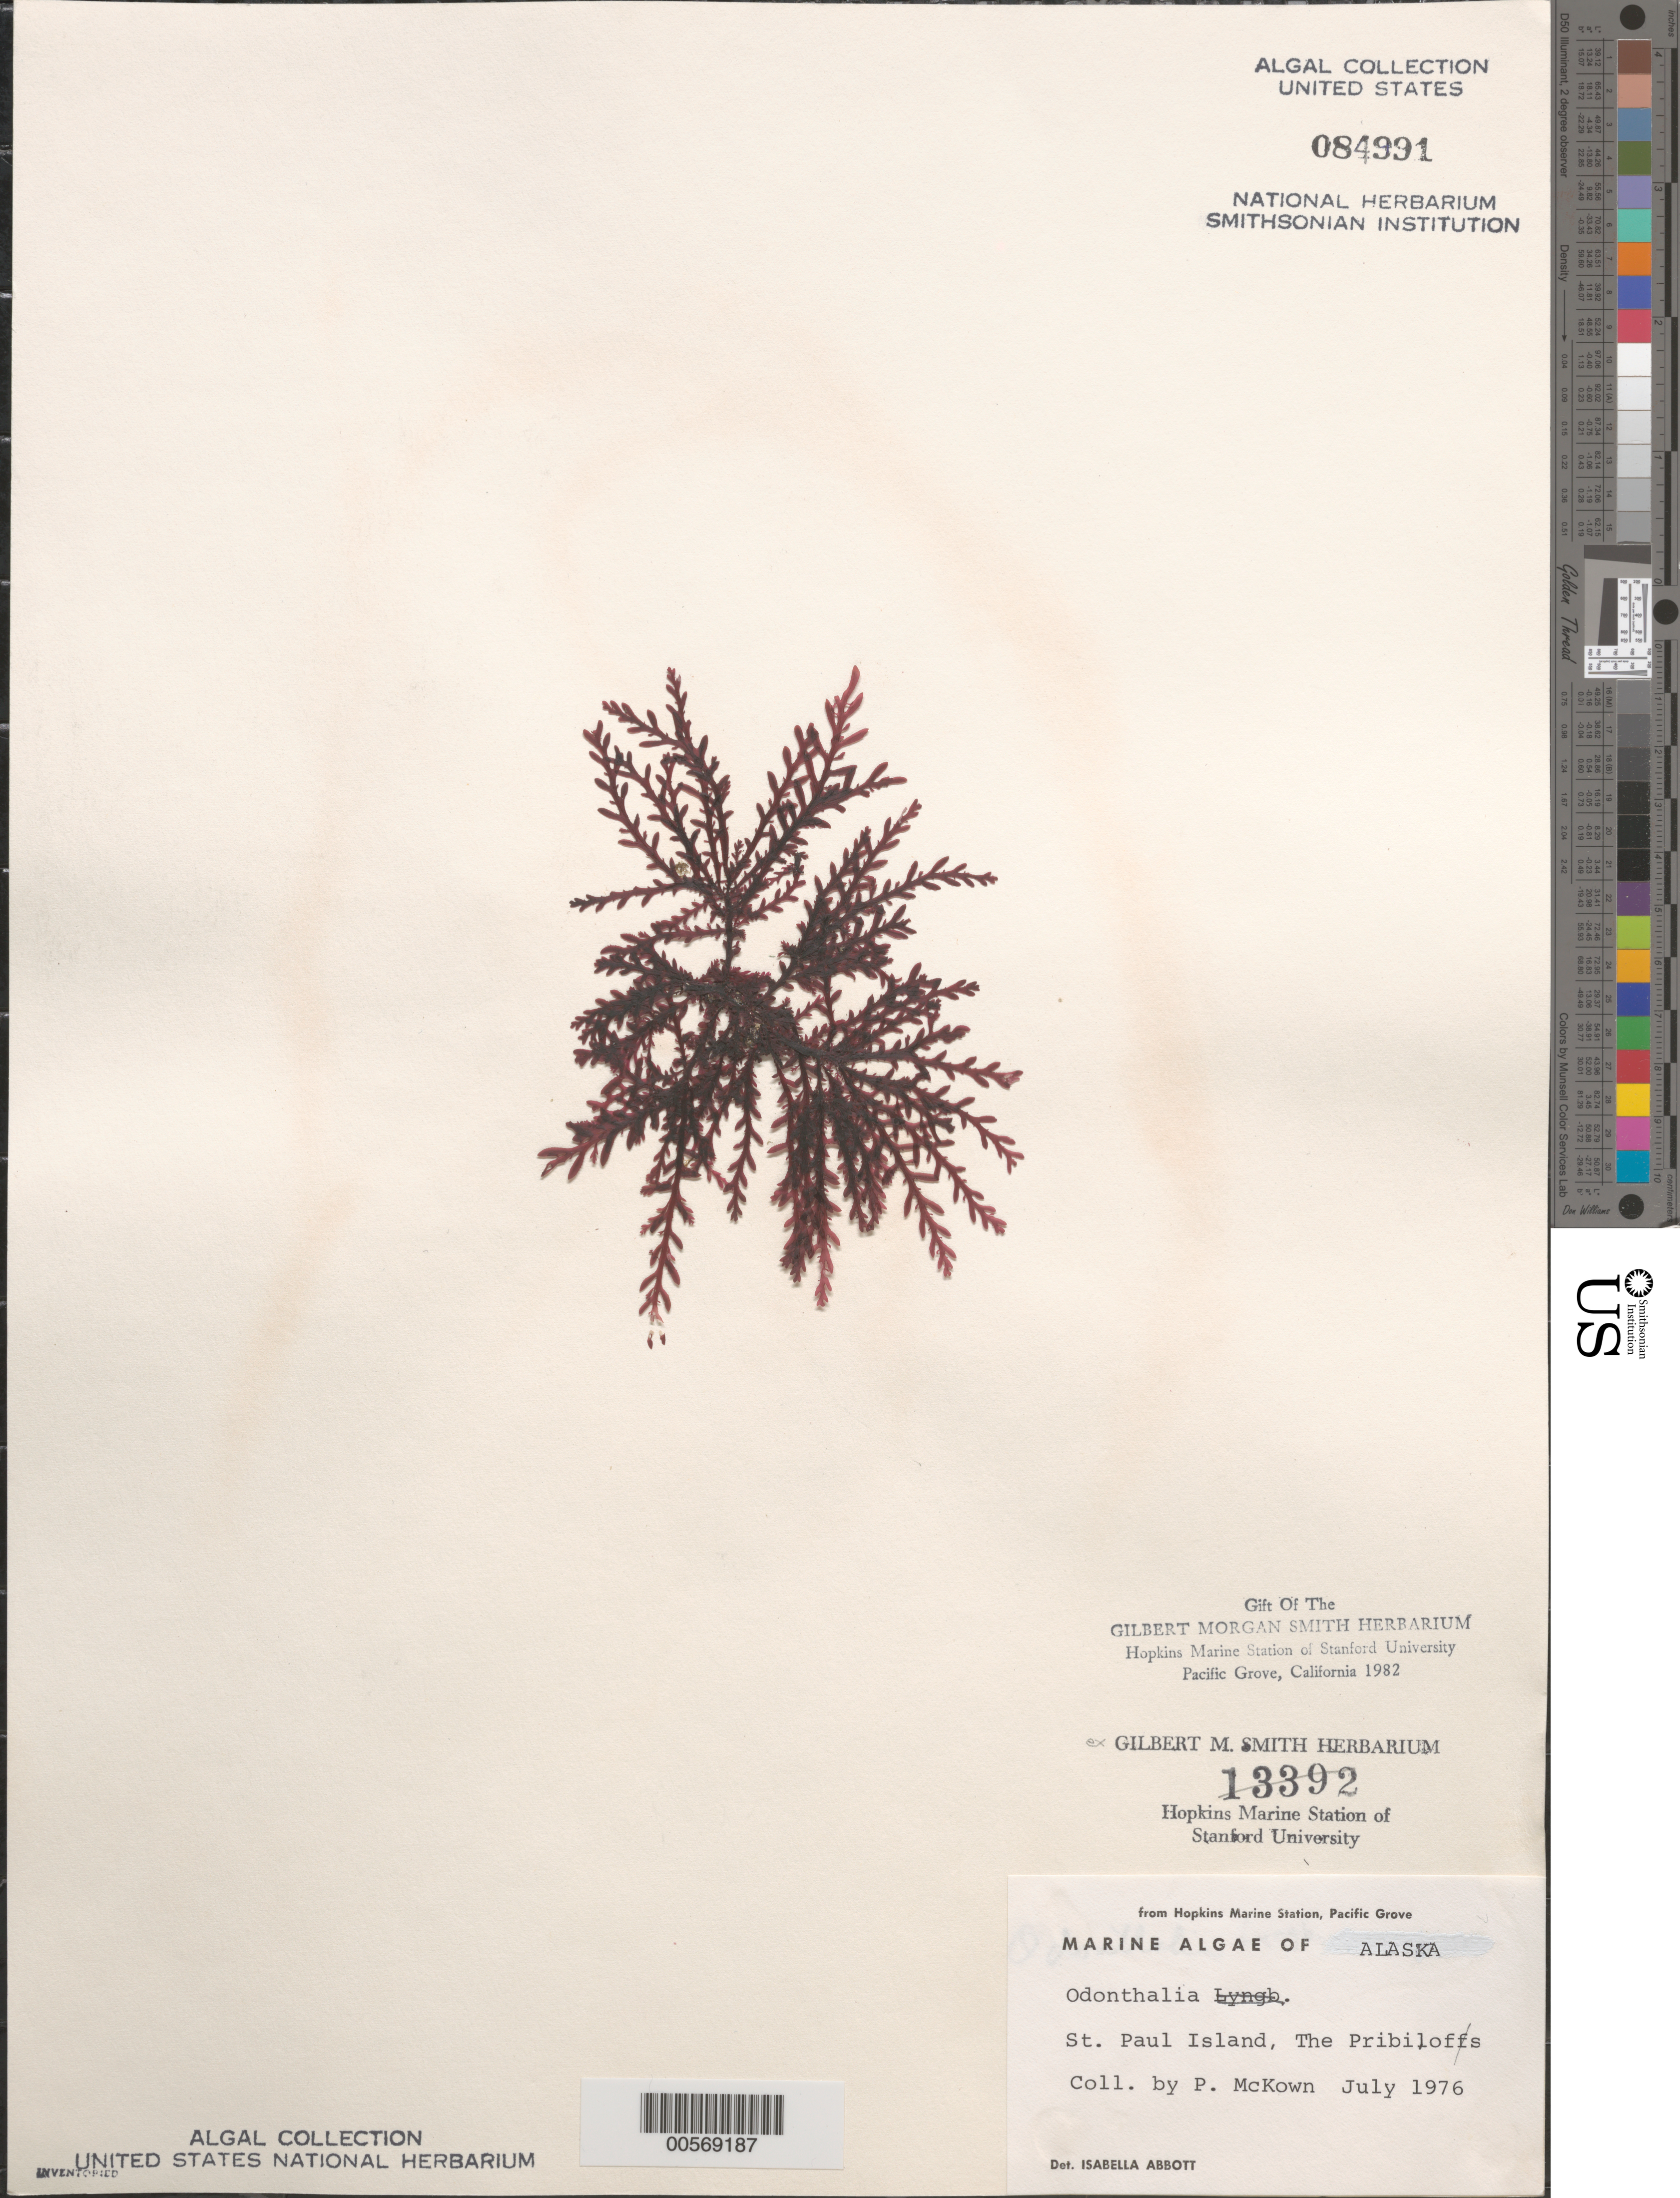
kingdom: Plantae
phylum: Rhodophyta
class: Florideophyceae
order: Ceramiales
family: Rhodomelaceae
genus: Odonthalia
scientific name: Odonthalia sp.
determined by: Abbott, Isabella A.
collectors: P. McKown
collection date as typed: Jul 1976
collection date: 1976-07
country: United States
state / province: Alaska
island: St. Paul Island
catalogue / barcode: US 84991